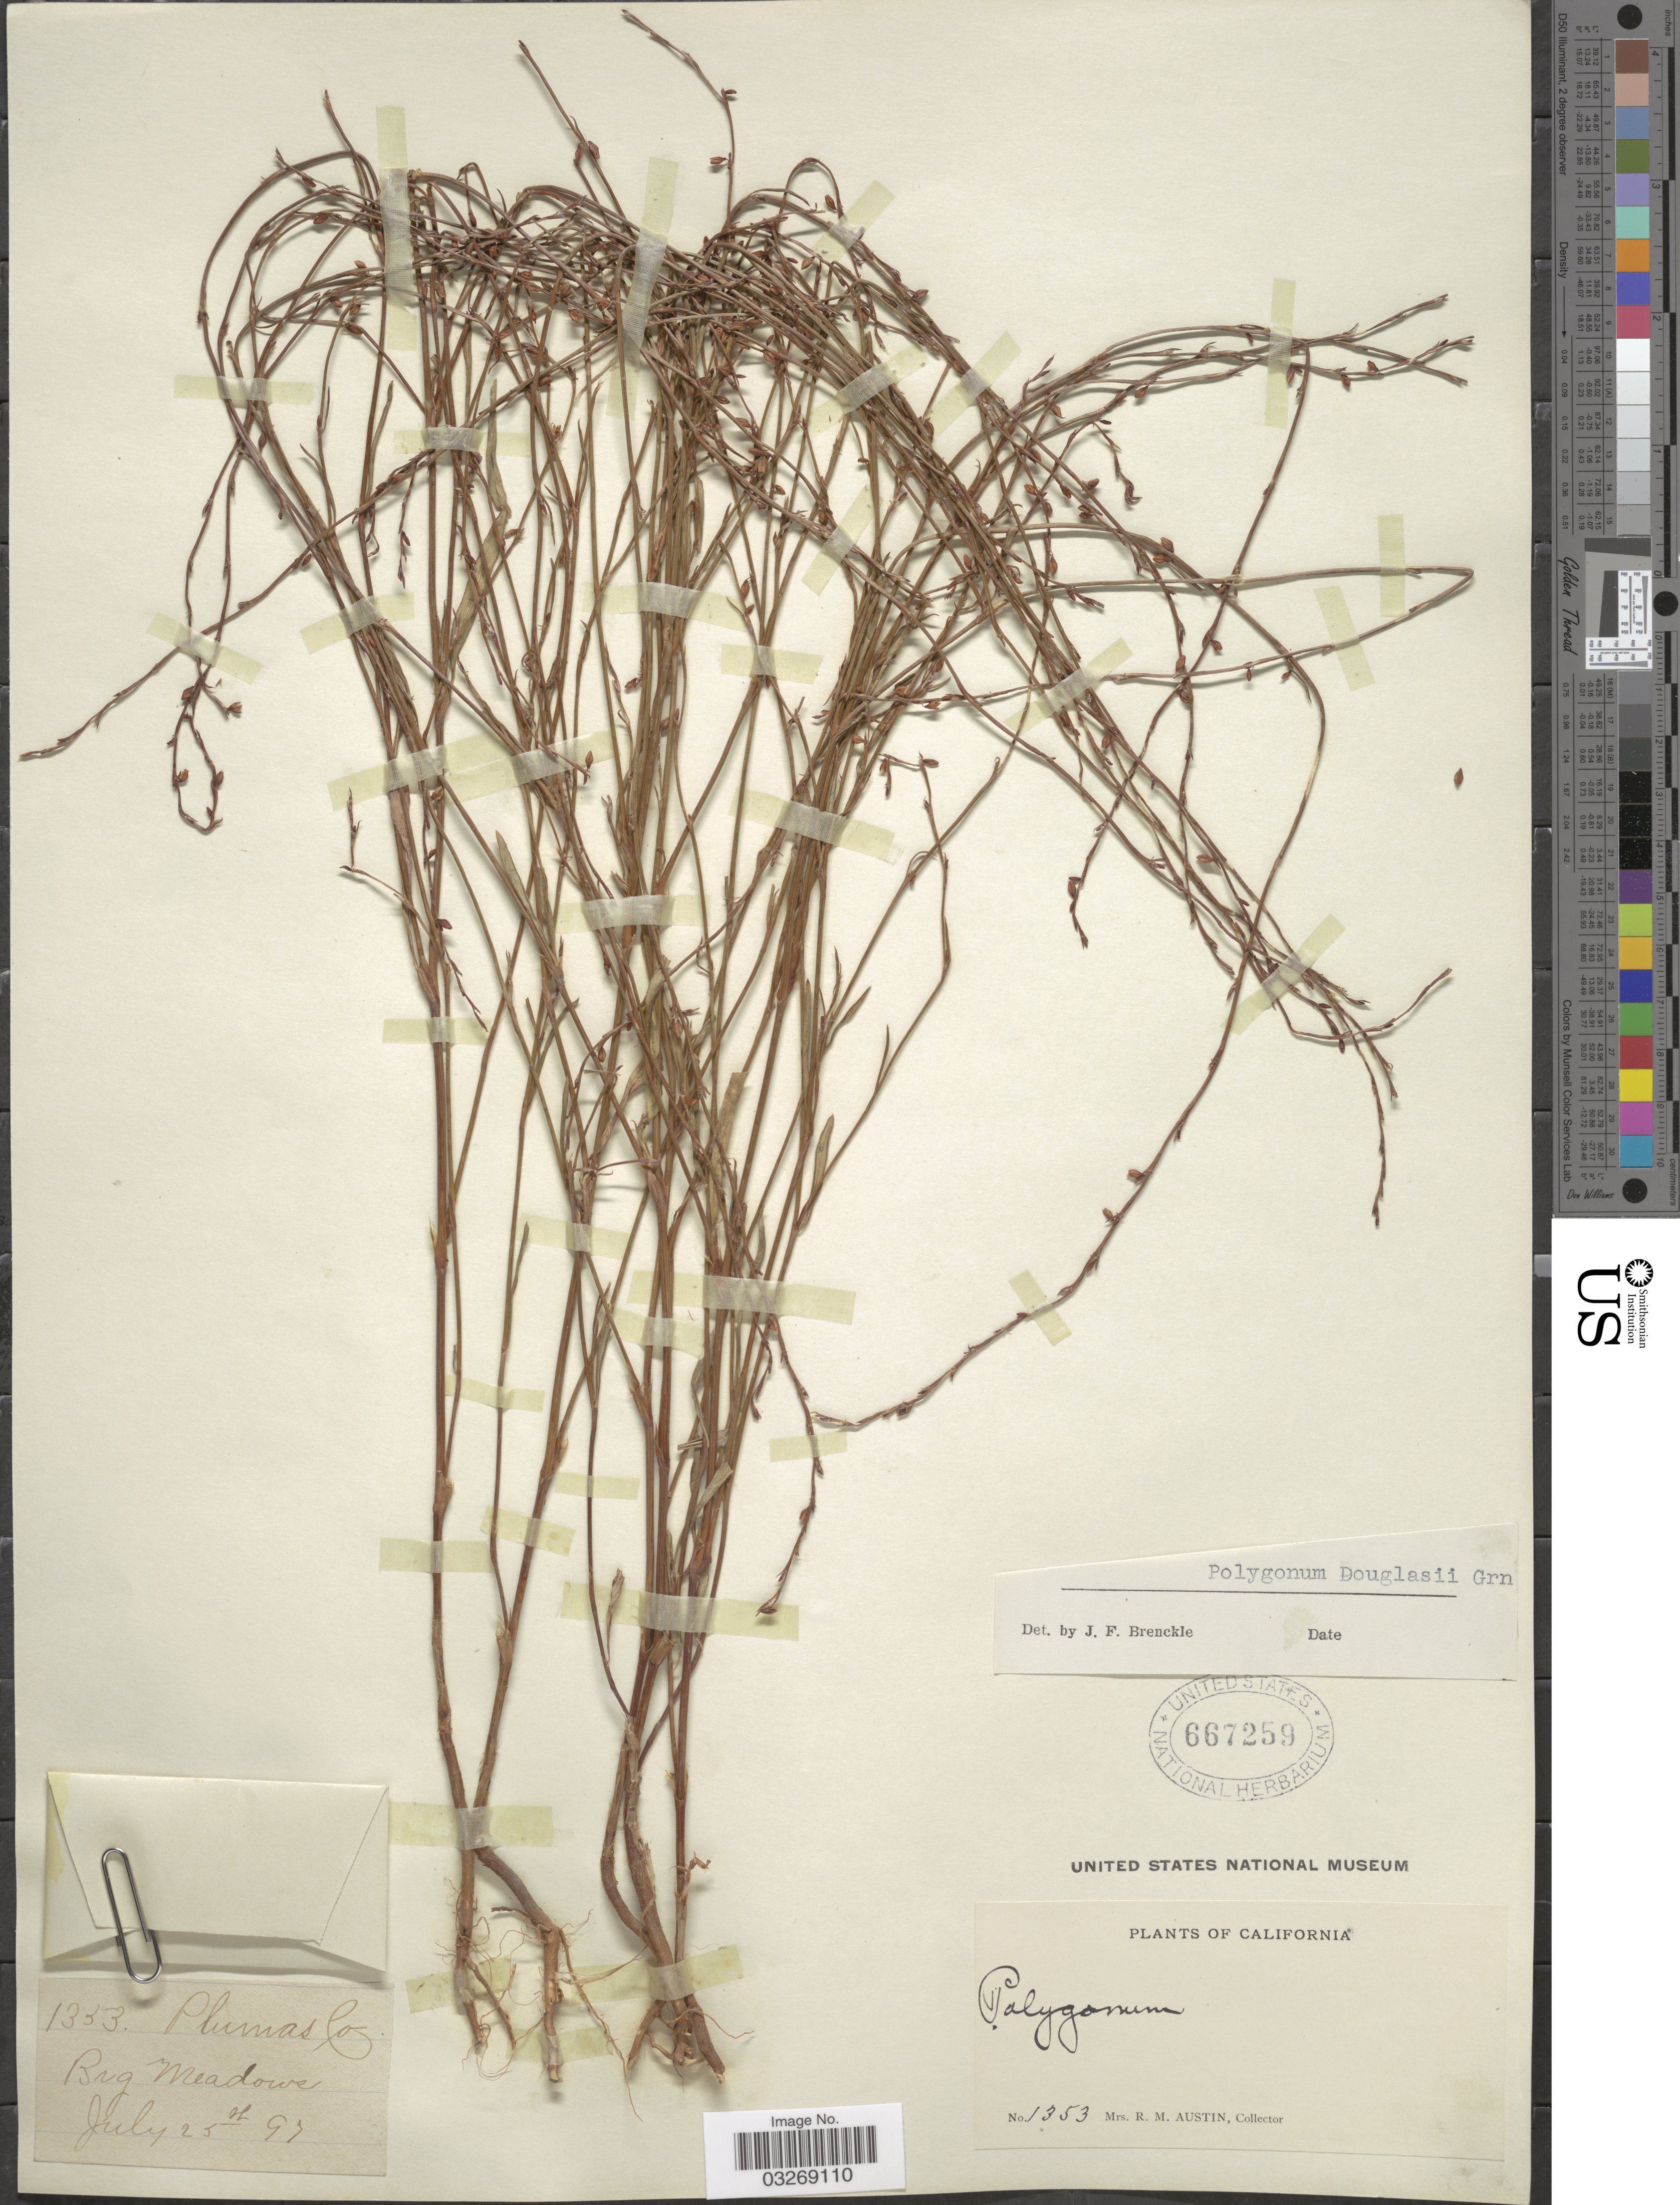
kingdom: Plantae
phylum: Tracheophyta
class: Magnoliopsida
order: Caryophyllales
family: Polygonaceae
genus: Polygonum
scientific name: Polygonum douglasii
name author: Greene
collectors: R. Austin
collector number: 1353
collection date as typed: Transcribed d/m/y: 25/7/97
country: United States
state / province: California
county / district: Plumas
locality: Plumas Co. Big meadows.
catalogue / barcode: US 667259